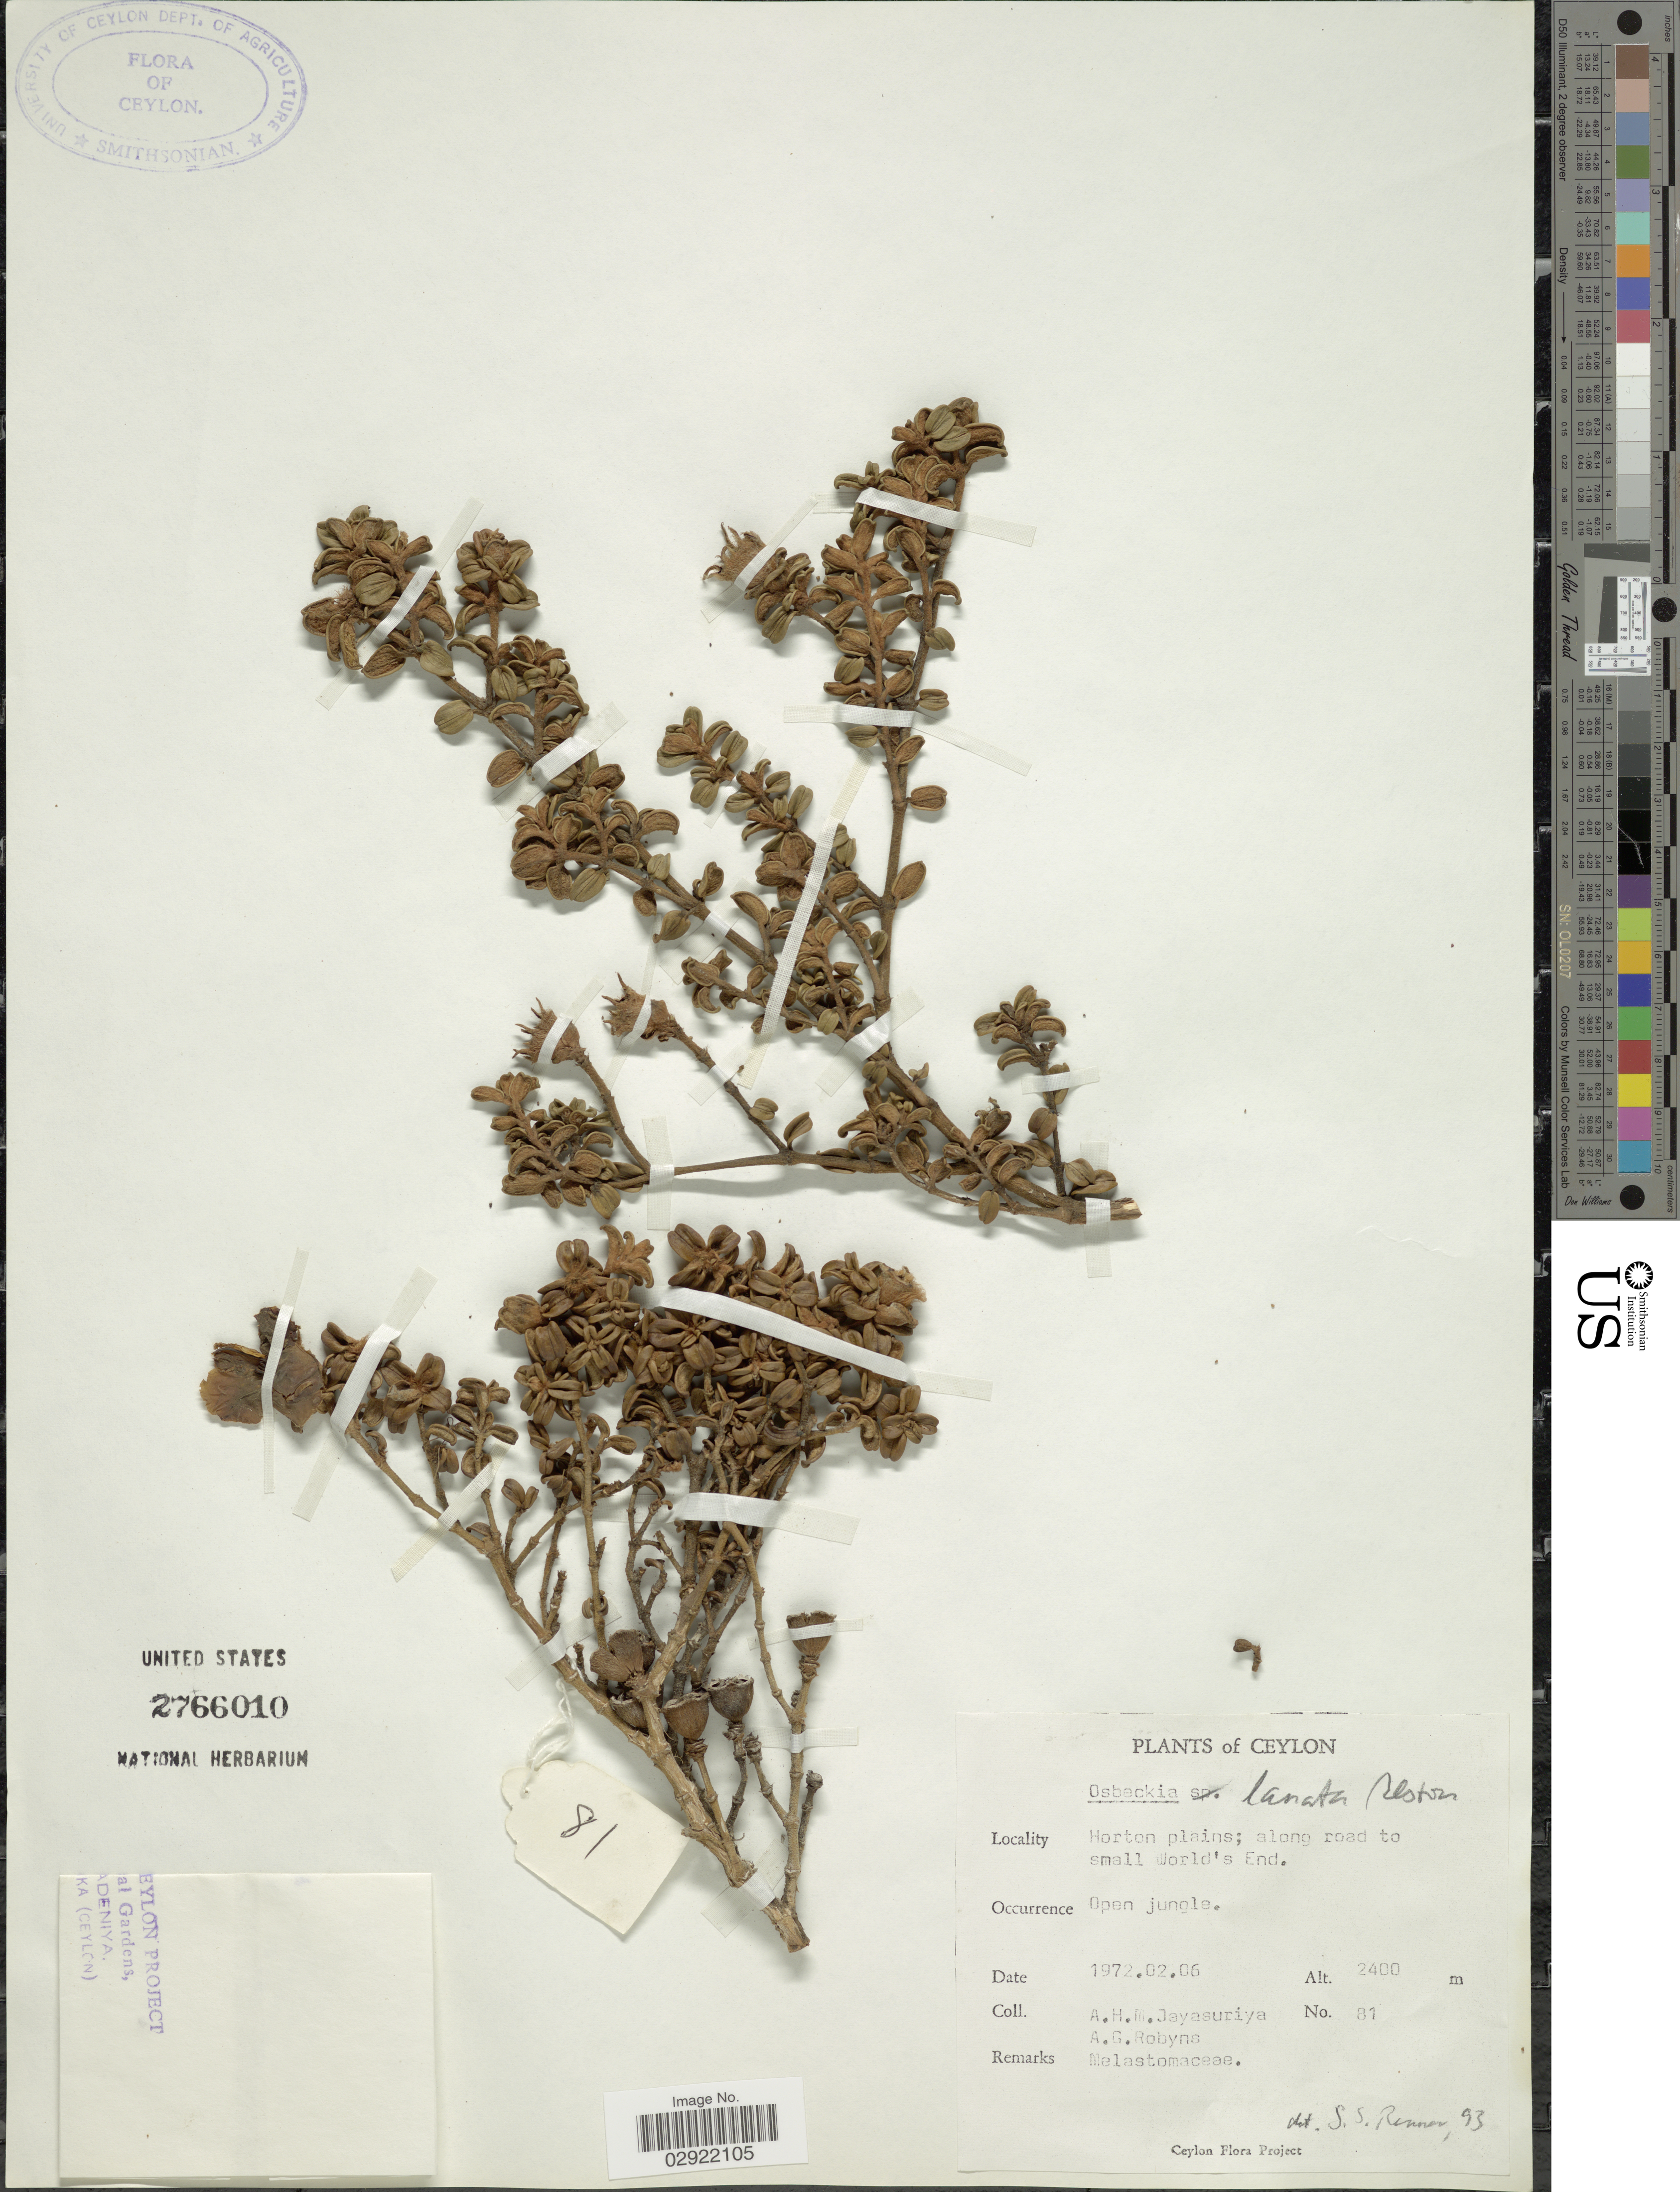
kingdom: Plantae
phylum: Tracheophyta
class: Magnoliopsida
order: Myrtales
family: Melastomataceae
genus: Osbeckia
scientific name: Osbeckia lanata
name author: Alston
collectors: A. Jayasuriya & A. Robyns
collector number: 81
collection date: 1972-02-06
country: Sri Lanka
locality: Ceylon. Horton plains; along road to small World's End.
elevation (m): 2400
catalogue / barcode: US 2766010